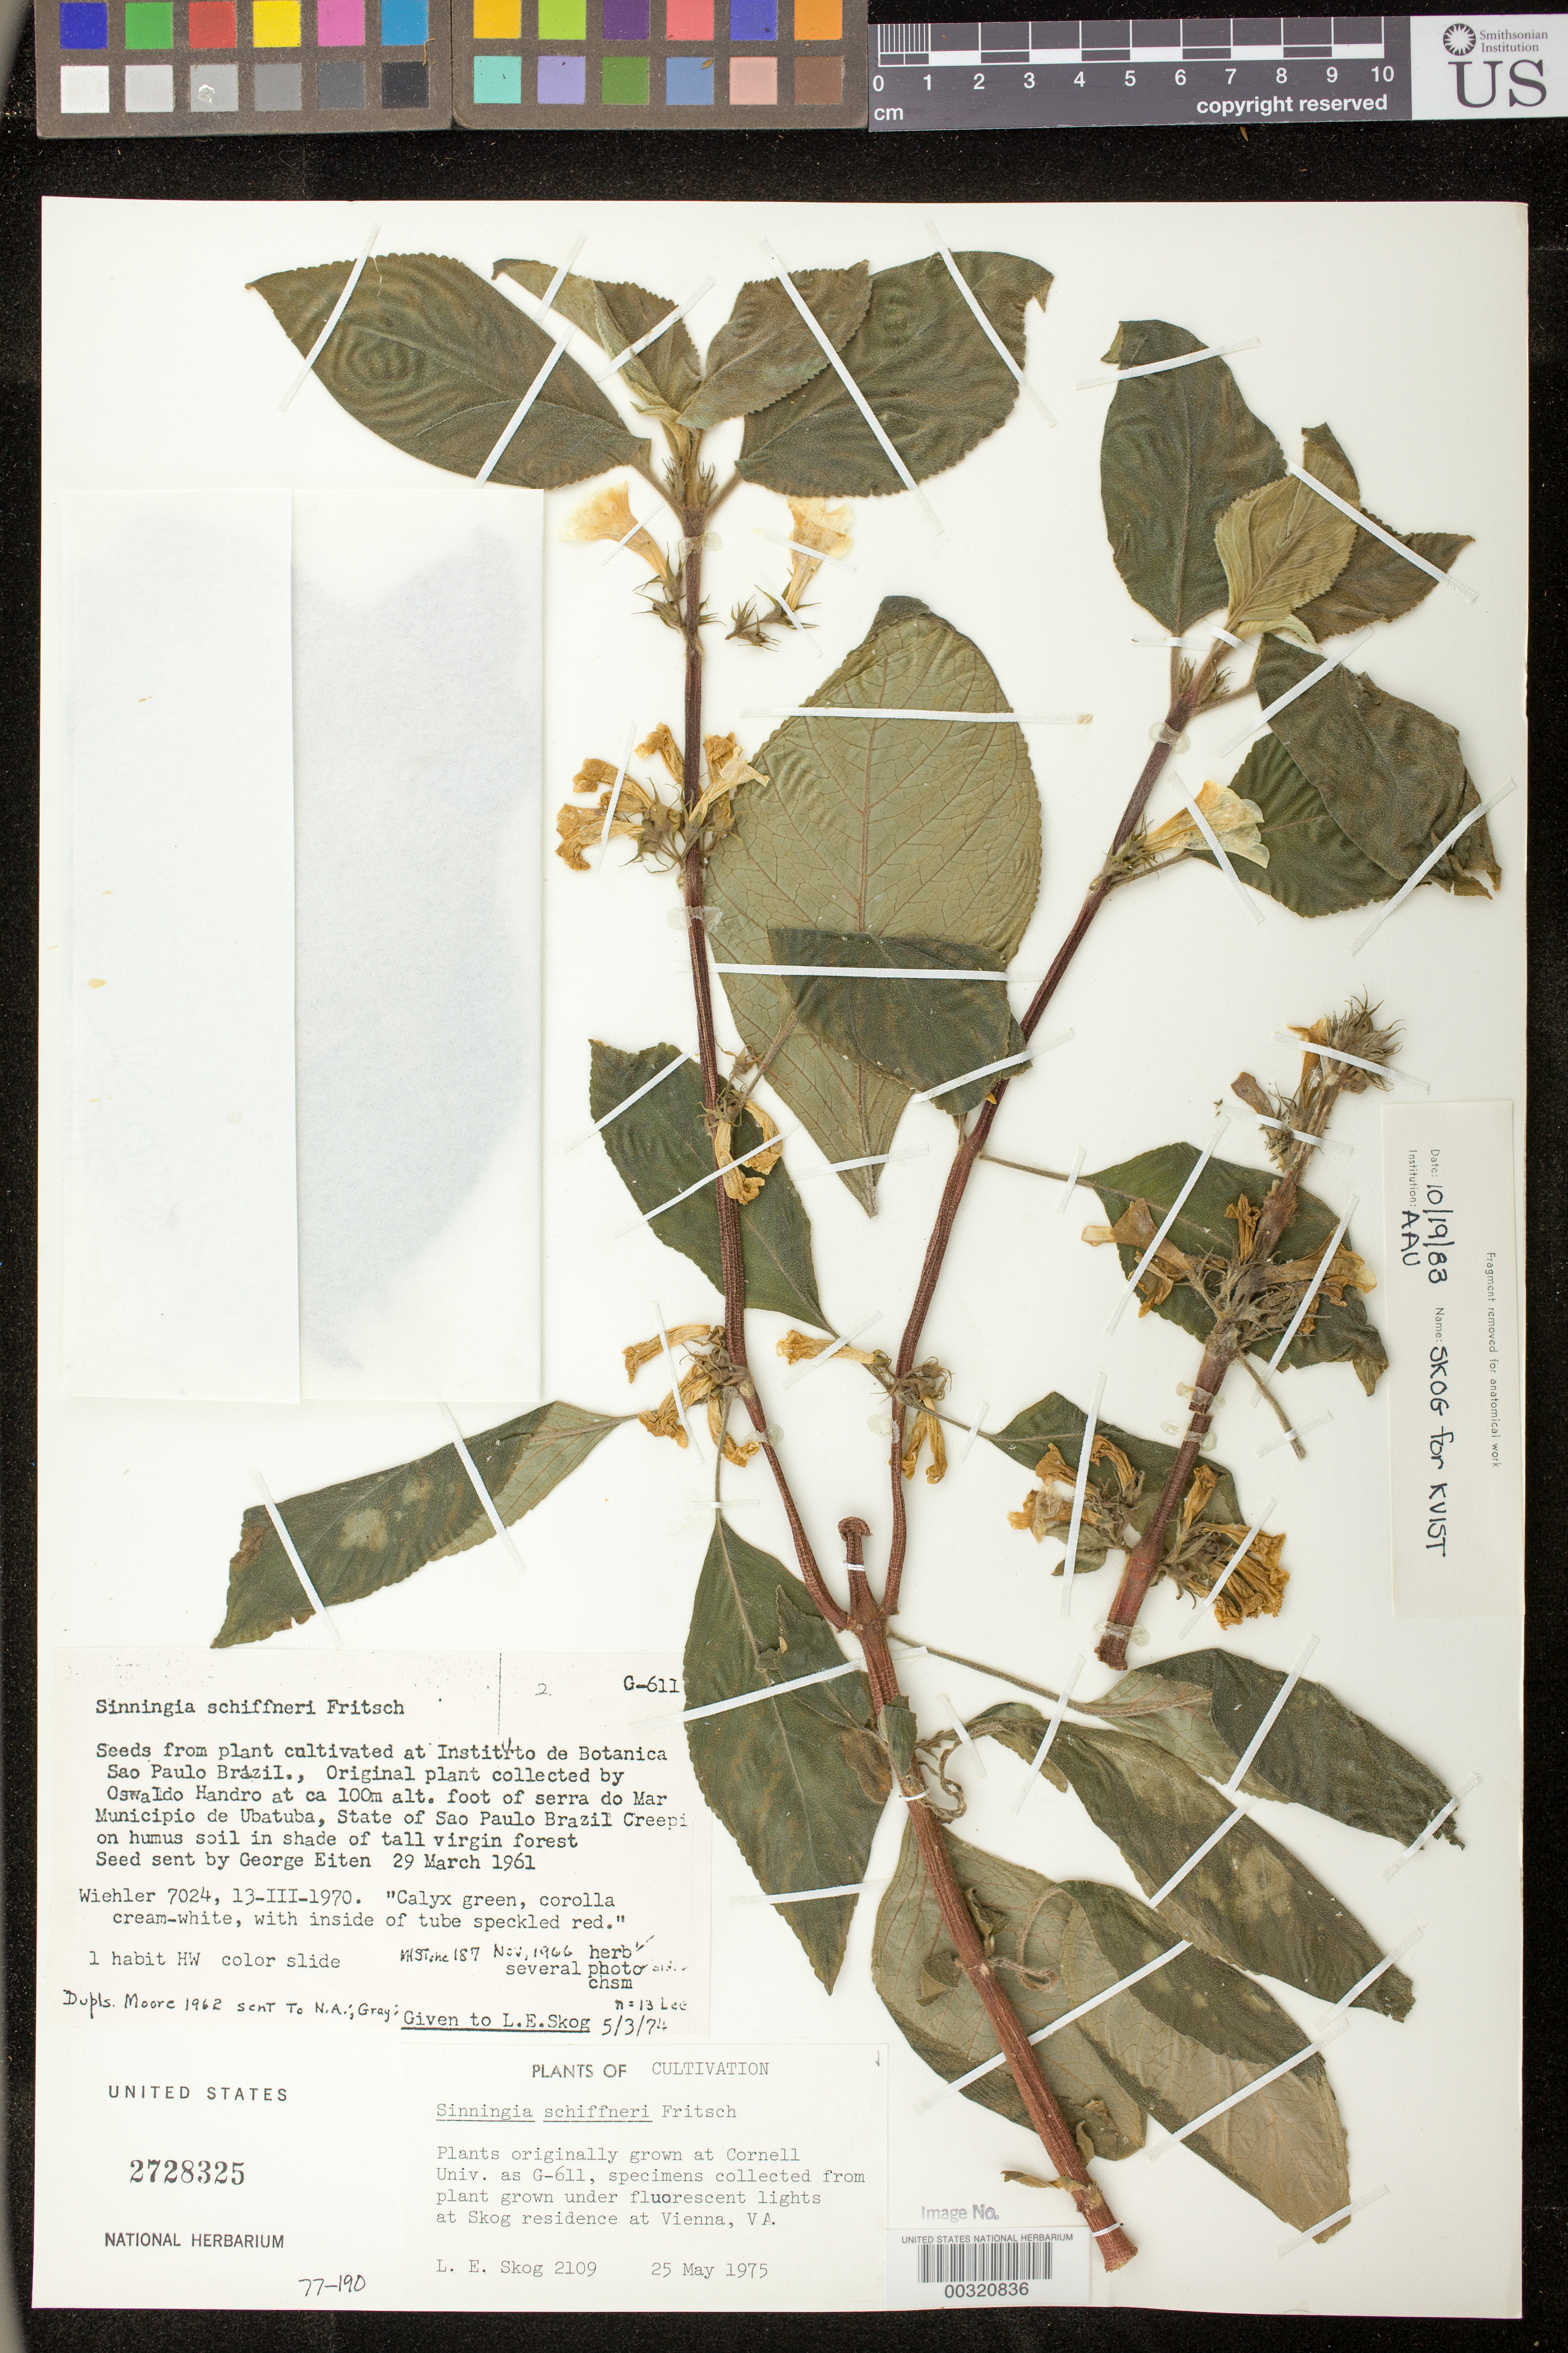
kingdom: Plantae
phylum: Tracheophyta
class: Magnoliopsida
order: Lamiales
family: Gesneriaceae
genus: Sinningia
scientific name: Sinningia schiffneri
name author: Fritsch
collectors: L. E. Skog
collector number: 2109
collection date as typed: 25 May 1975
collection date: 1975-05-25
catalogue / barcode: US 2728325